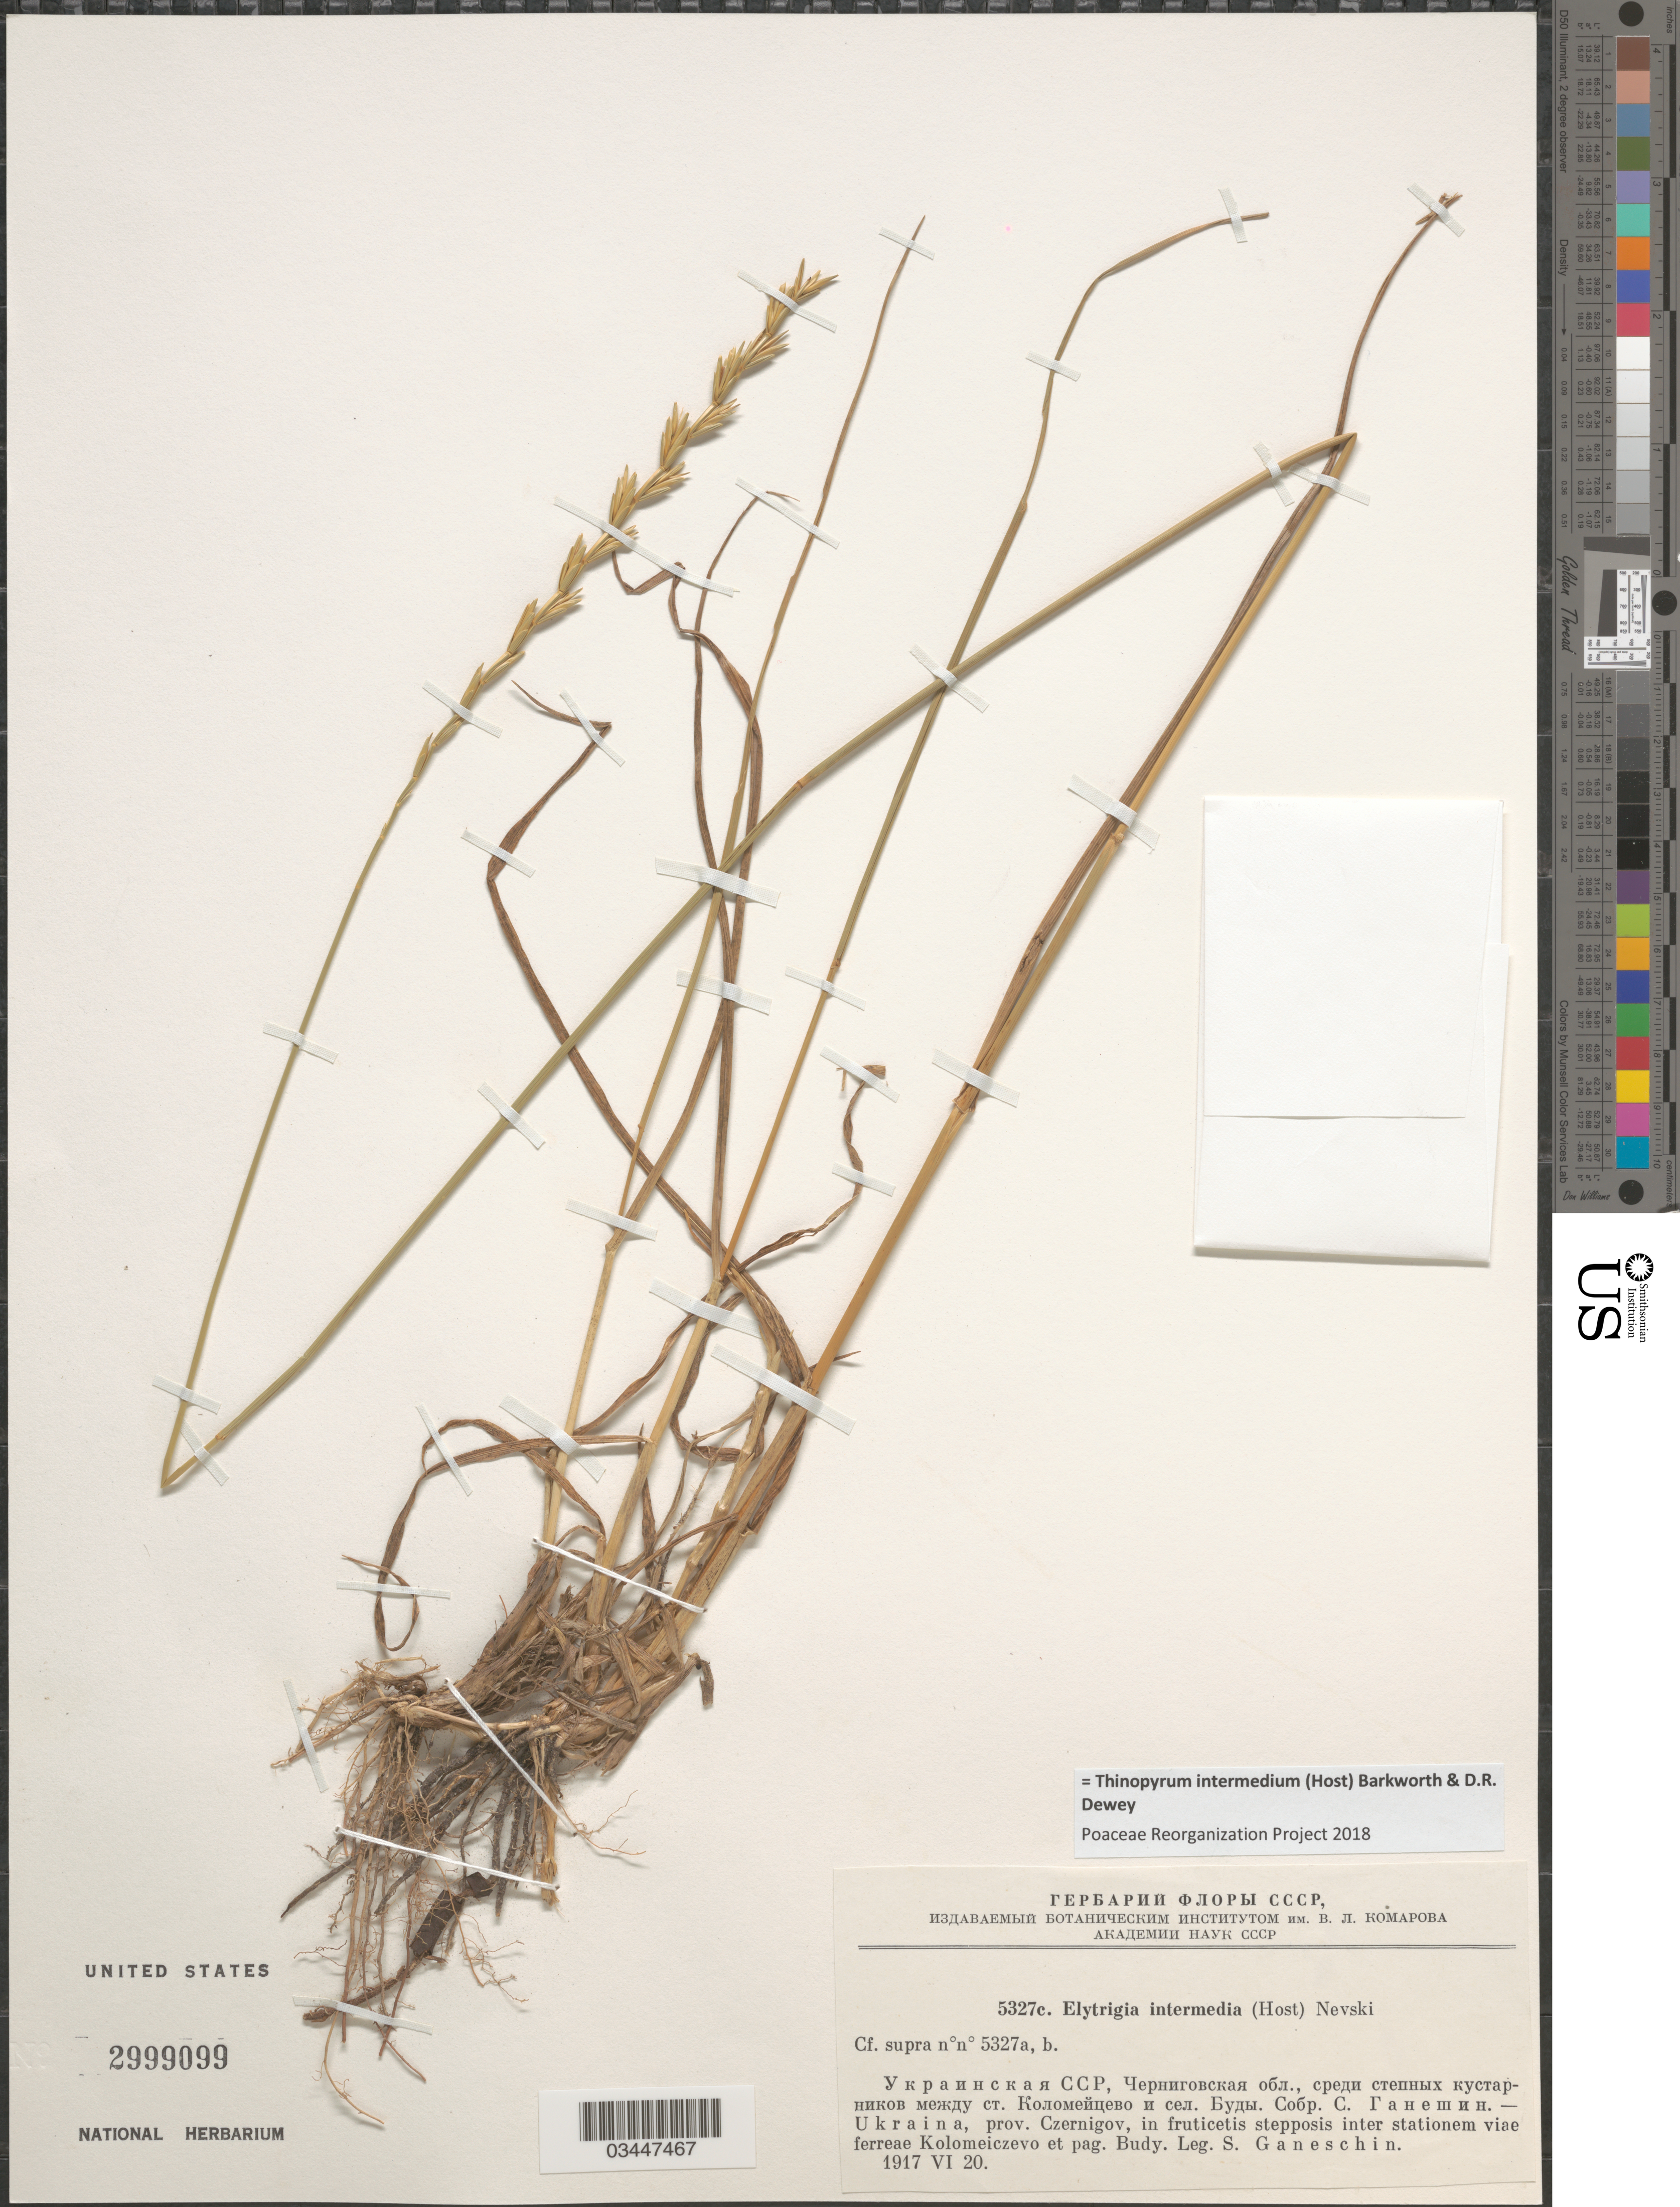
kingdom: Plantae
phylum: Tracheophyta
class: Liliopsida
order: Poales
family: Poaceae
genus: Thinopyrum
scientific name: Thinopyrum intermedium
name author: (Host) Barkworth & Dewey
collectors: S. Ganeschin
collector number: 5327c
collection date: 1917-06-20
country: Ukraine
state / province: Chernihiv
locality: Ukraina, Prov. Czernigov, in fruticetis stepposis inter stationem viae ferreae Kolomeiczevo et pag. Budy.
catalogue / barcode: US 2999099